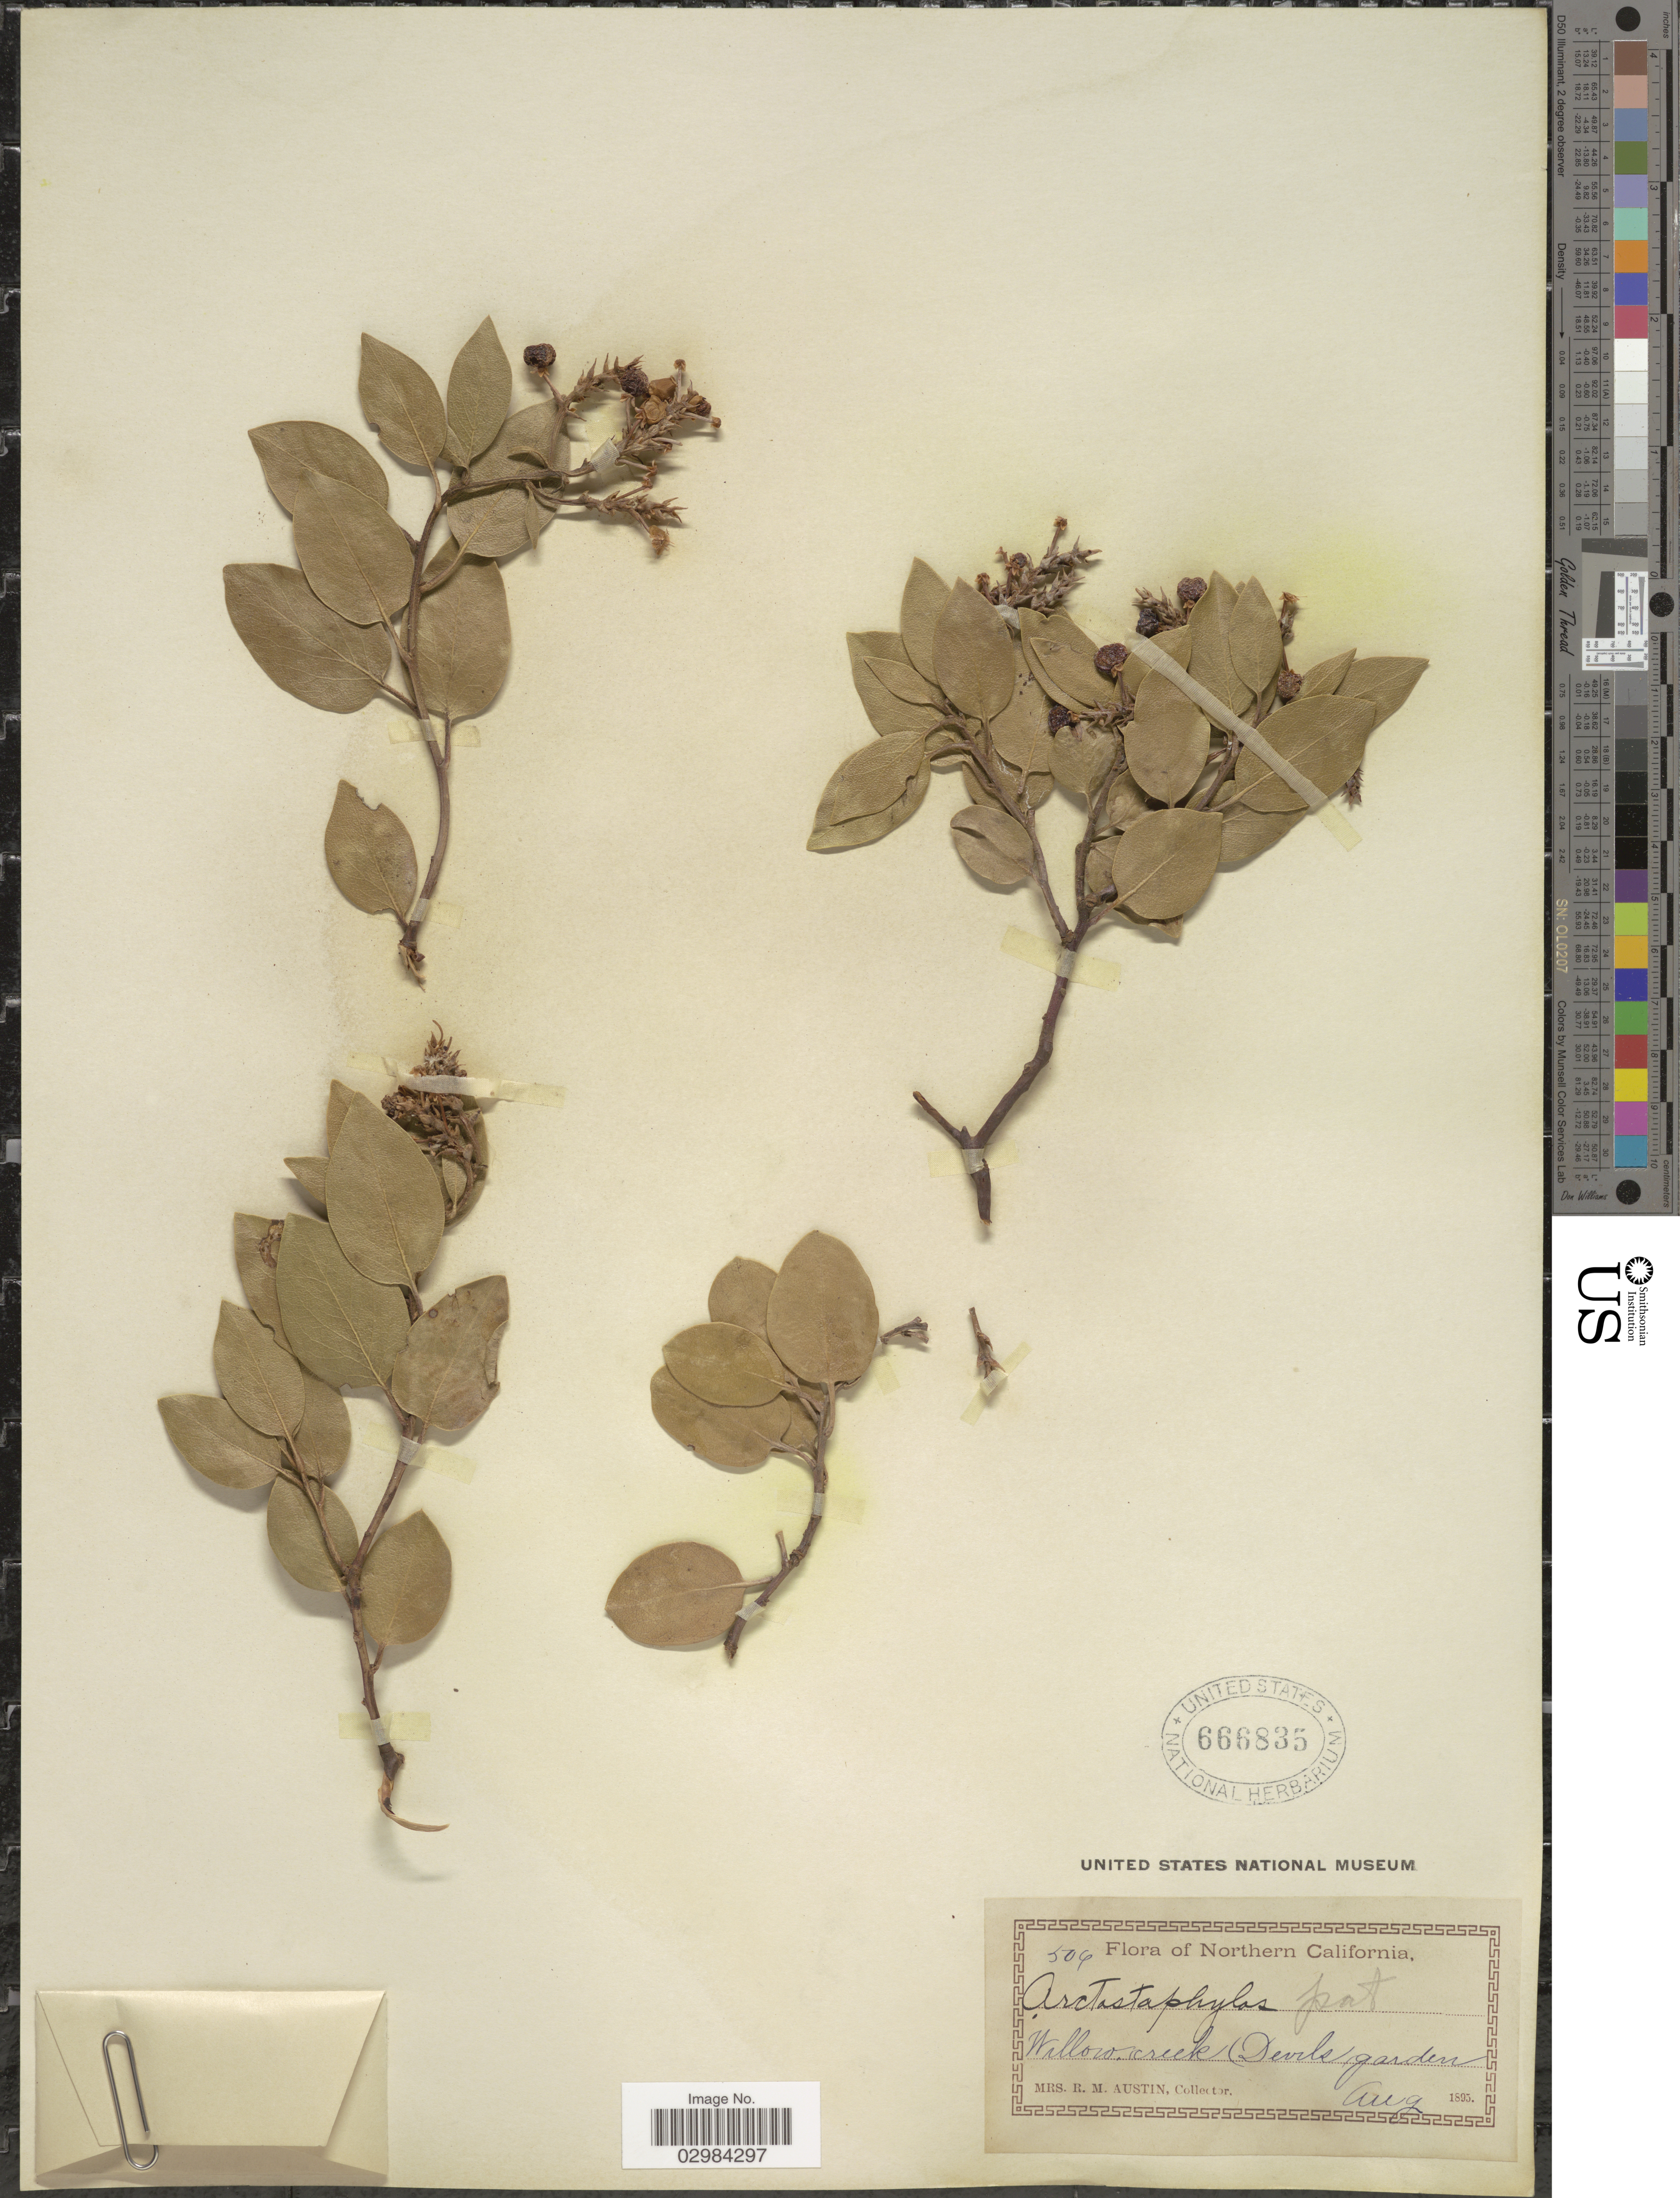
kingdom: Plantae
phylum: Tracheophyta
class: Magnoliopsida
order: Ericales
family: Ericaceae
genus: Arctostaphylos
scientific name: Arctostaphylos patula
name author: Greene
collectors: R. Austin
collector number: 504*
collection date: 1895-08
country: United States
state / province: California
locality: Northern California, Willow Creek, Devils garden.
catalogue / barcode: US 666835